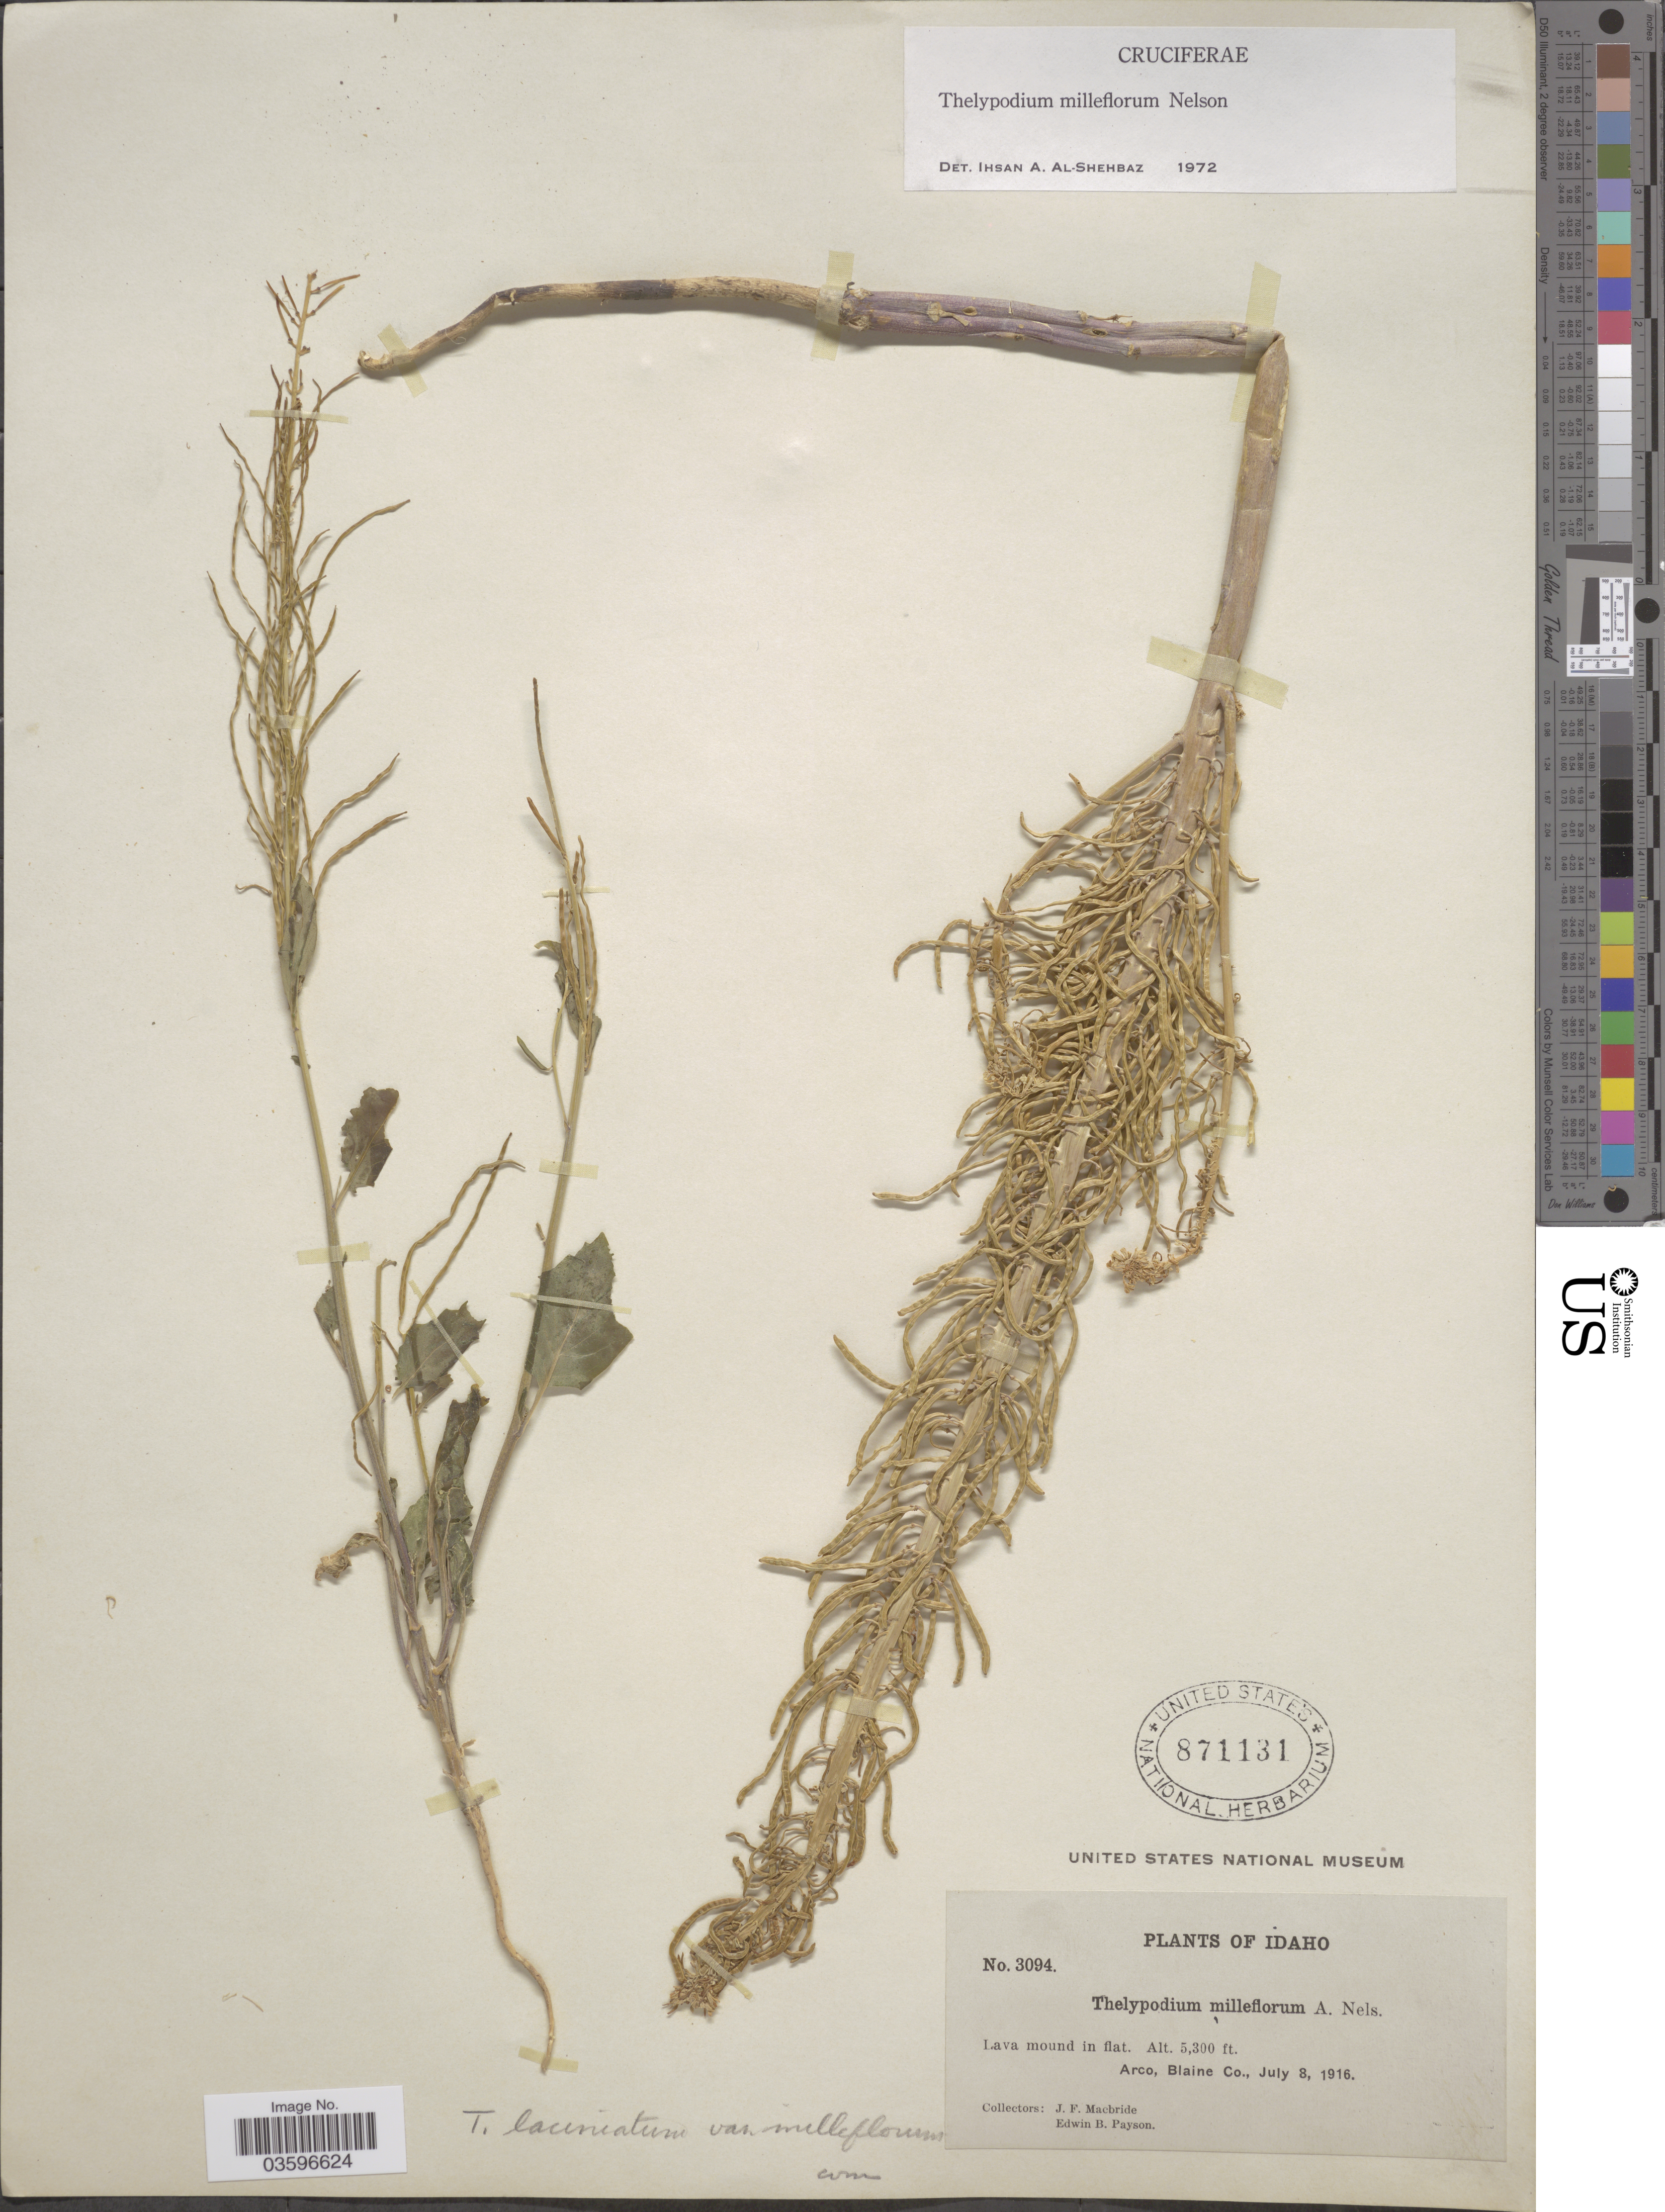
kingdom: Plantae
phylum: Tracheophyta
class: Magnoliopsida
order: Brassicales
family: Brassicaceae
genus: Thelypodium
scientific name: Thelypodium milleflorum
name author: A. Nelson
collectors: J. F. Macbride & E. B. Payson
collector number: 3094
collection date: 1916-07-08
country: United States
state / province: Idaho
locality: Lava mound in flat. Arco, Blaine Co.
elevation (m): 1615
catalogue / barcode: US 871131